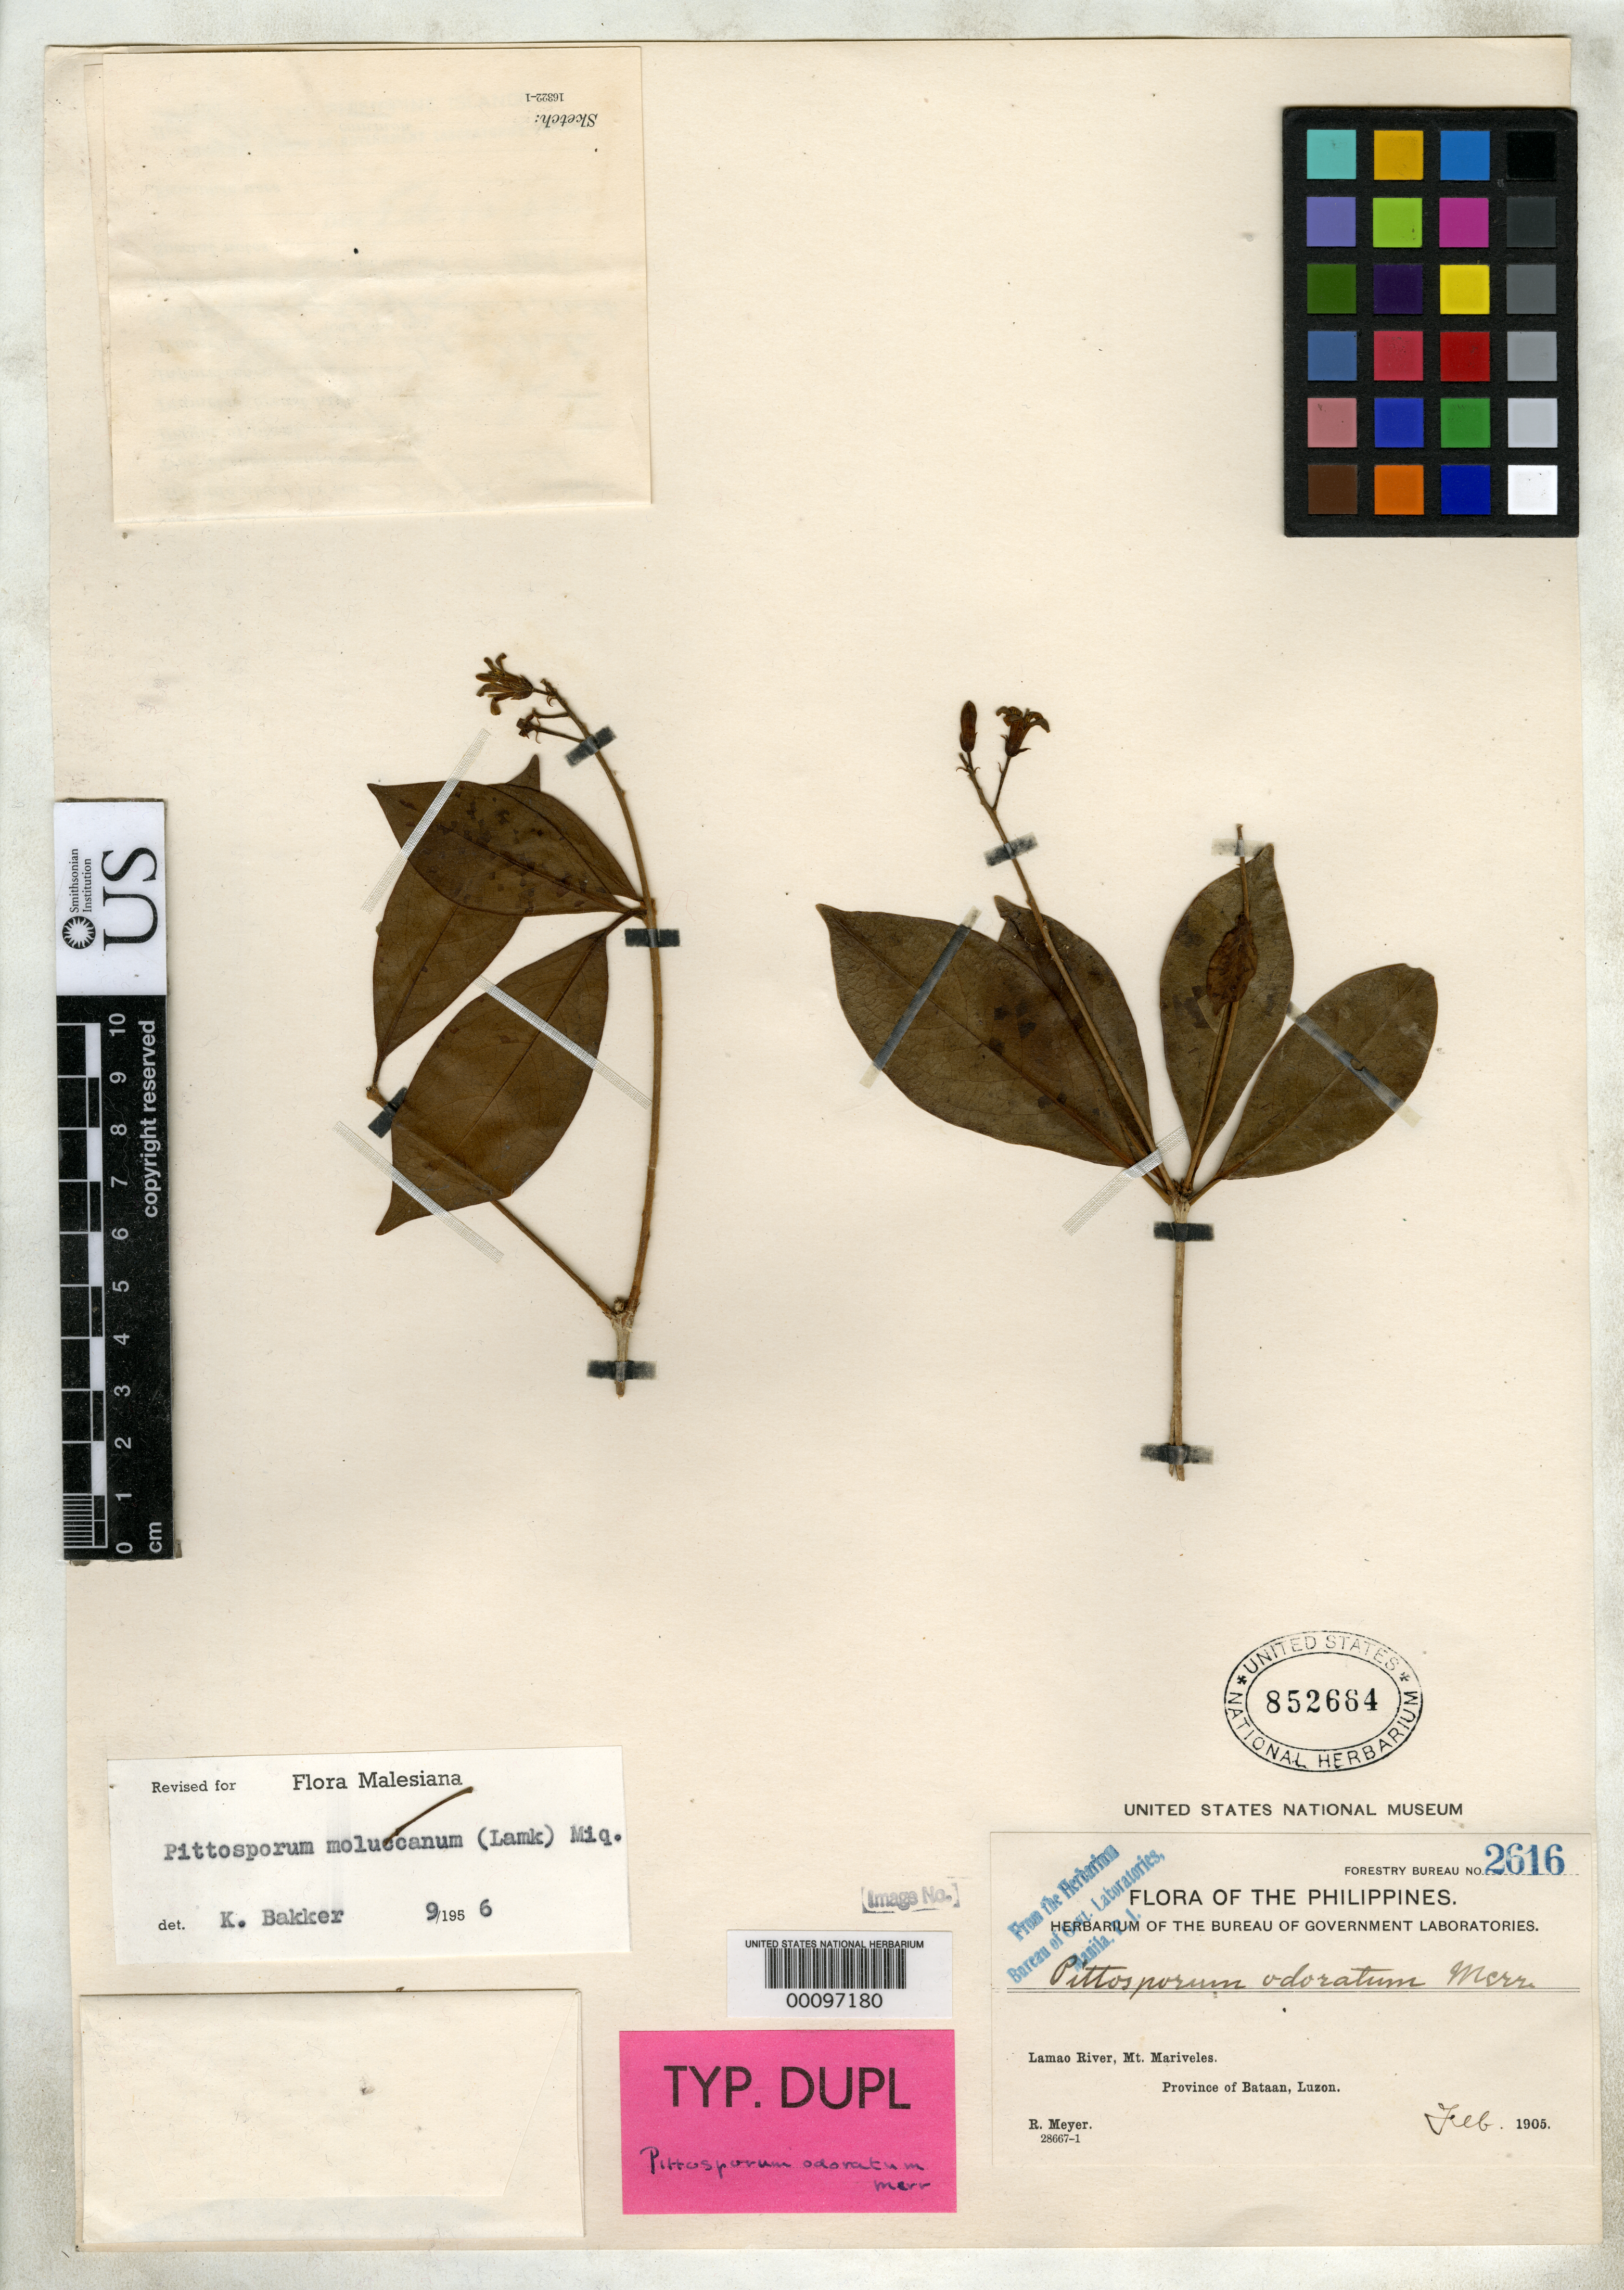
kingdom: Plantae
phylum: Tracheophyta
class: Magnoliopsida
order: Apiales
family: Pittosporaceae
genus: Pittosporum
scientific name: Pittosporum odoratum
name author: Merr.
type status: Isotype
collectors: R. Meyer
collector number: For. Bur. 2616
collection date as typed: Feb 1905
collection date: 1905-02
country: Philippines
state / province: Central Luzon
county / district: Bataan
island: Luzon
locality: Lamao River, Mt Mariveles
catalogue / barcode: US 852664